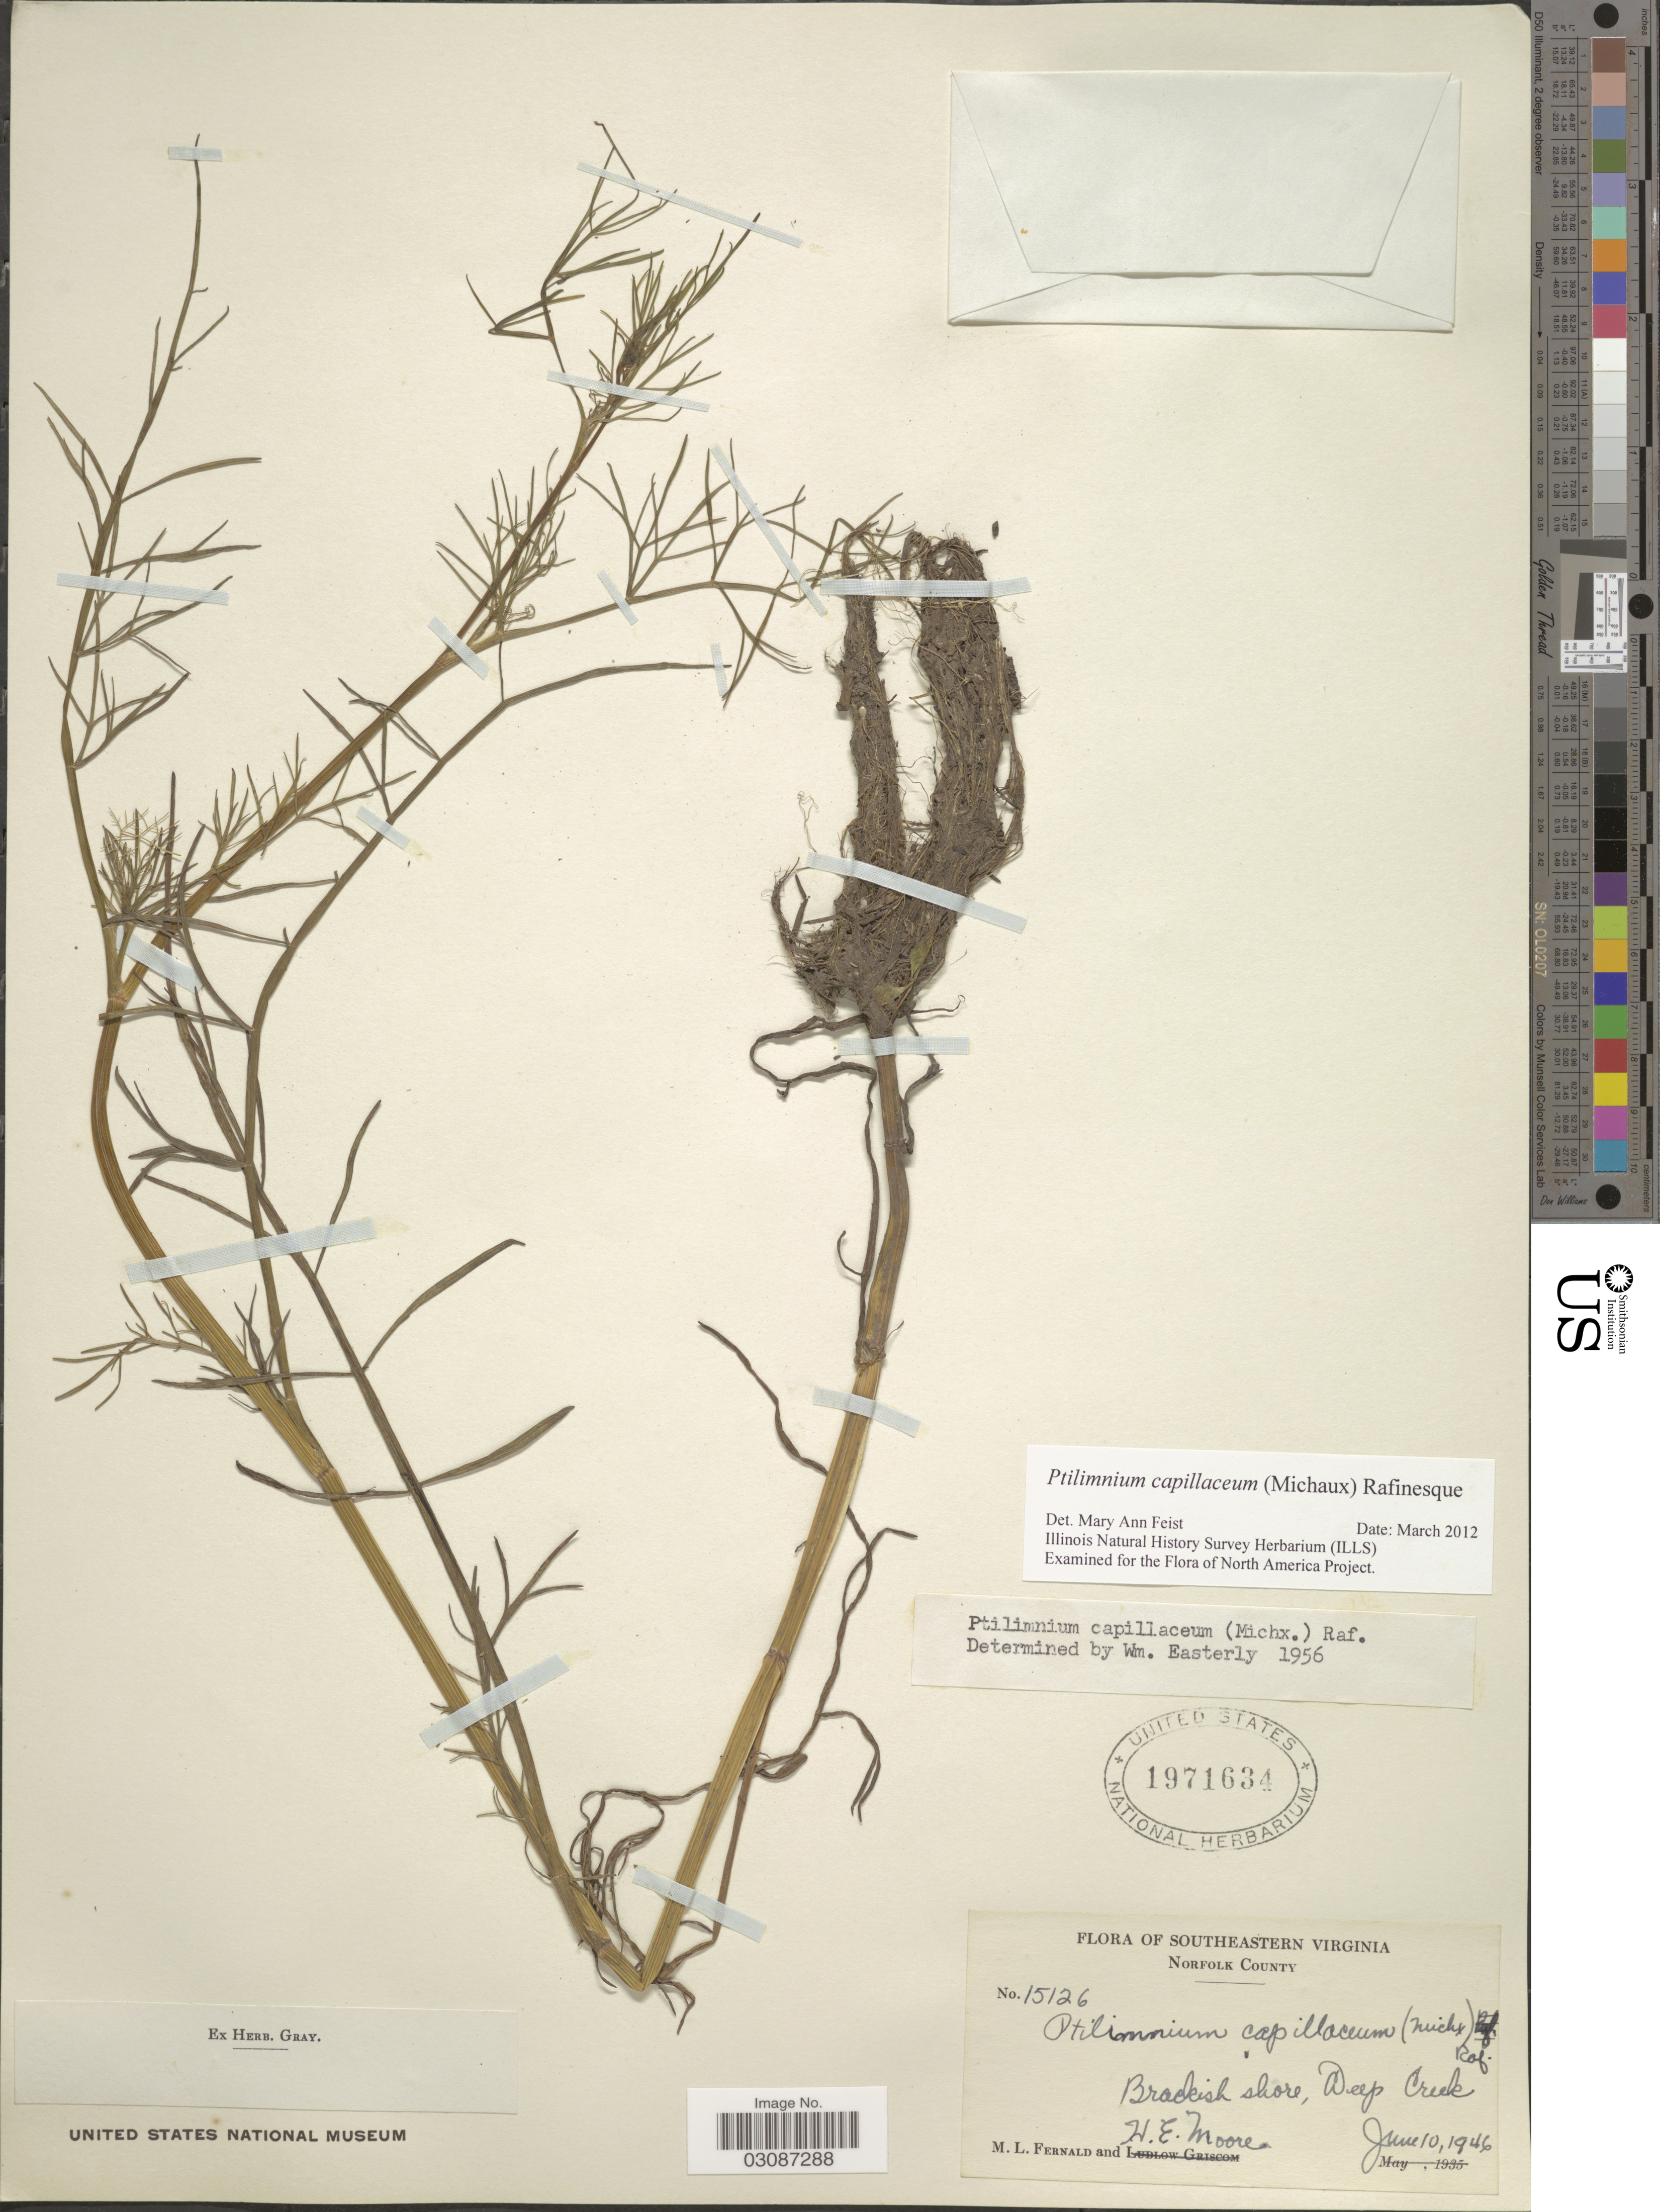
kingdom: Plantae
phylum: Tracheophyta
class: Magnoliopsida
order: Apiales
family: Apiaceae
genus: Ptilimnium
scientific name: Ptilimnium capillaceum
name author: (Michx.) Raf.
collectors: M. L. Fernald & H. Moore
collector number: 15126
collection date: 1946-06-10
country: United States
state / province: Virginia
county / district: City of Norfolk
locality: Southeastern Virginia. Norfolk County. Brackish shore, Deep Creek.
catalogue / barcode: US 1971634